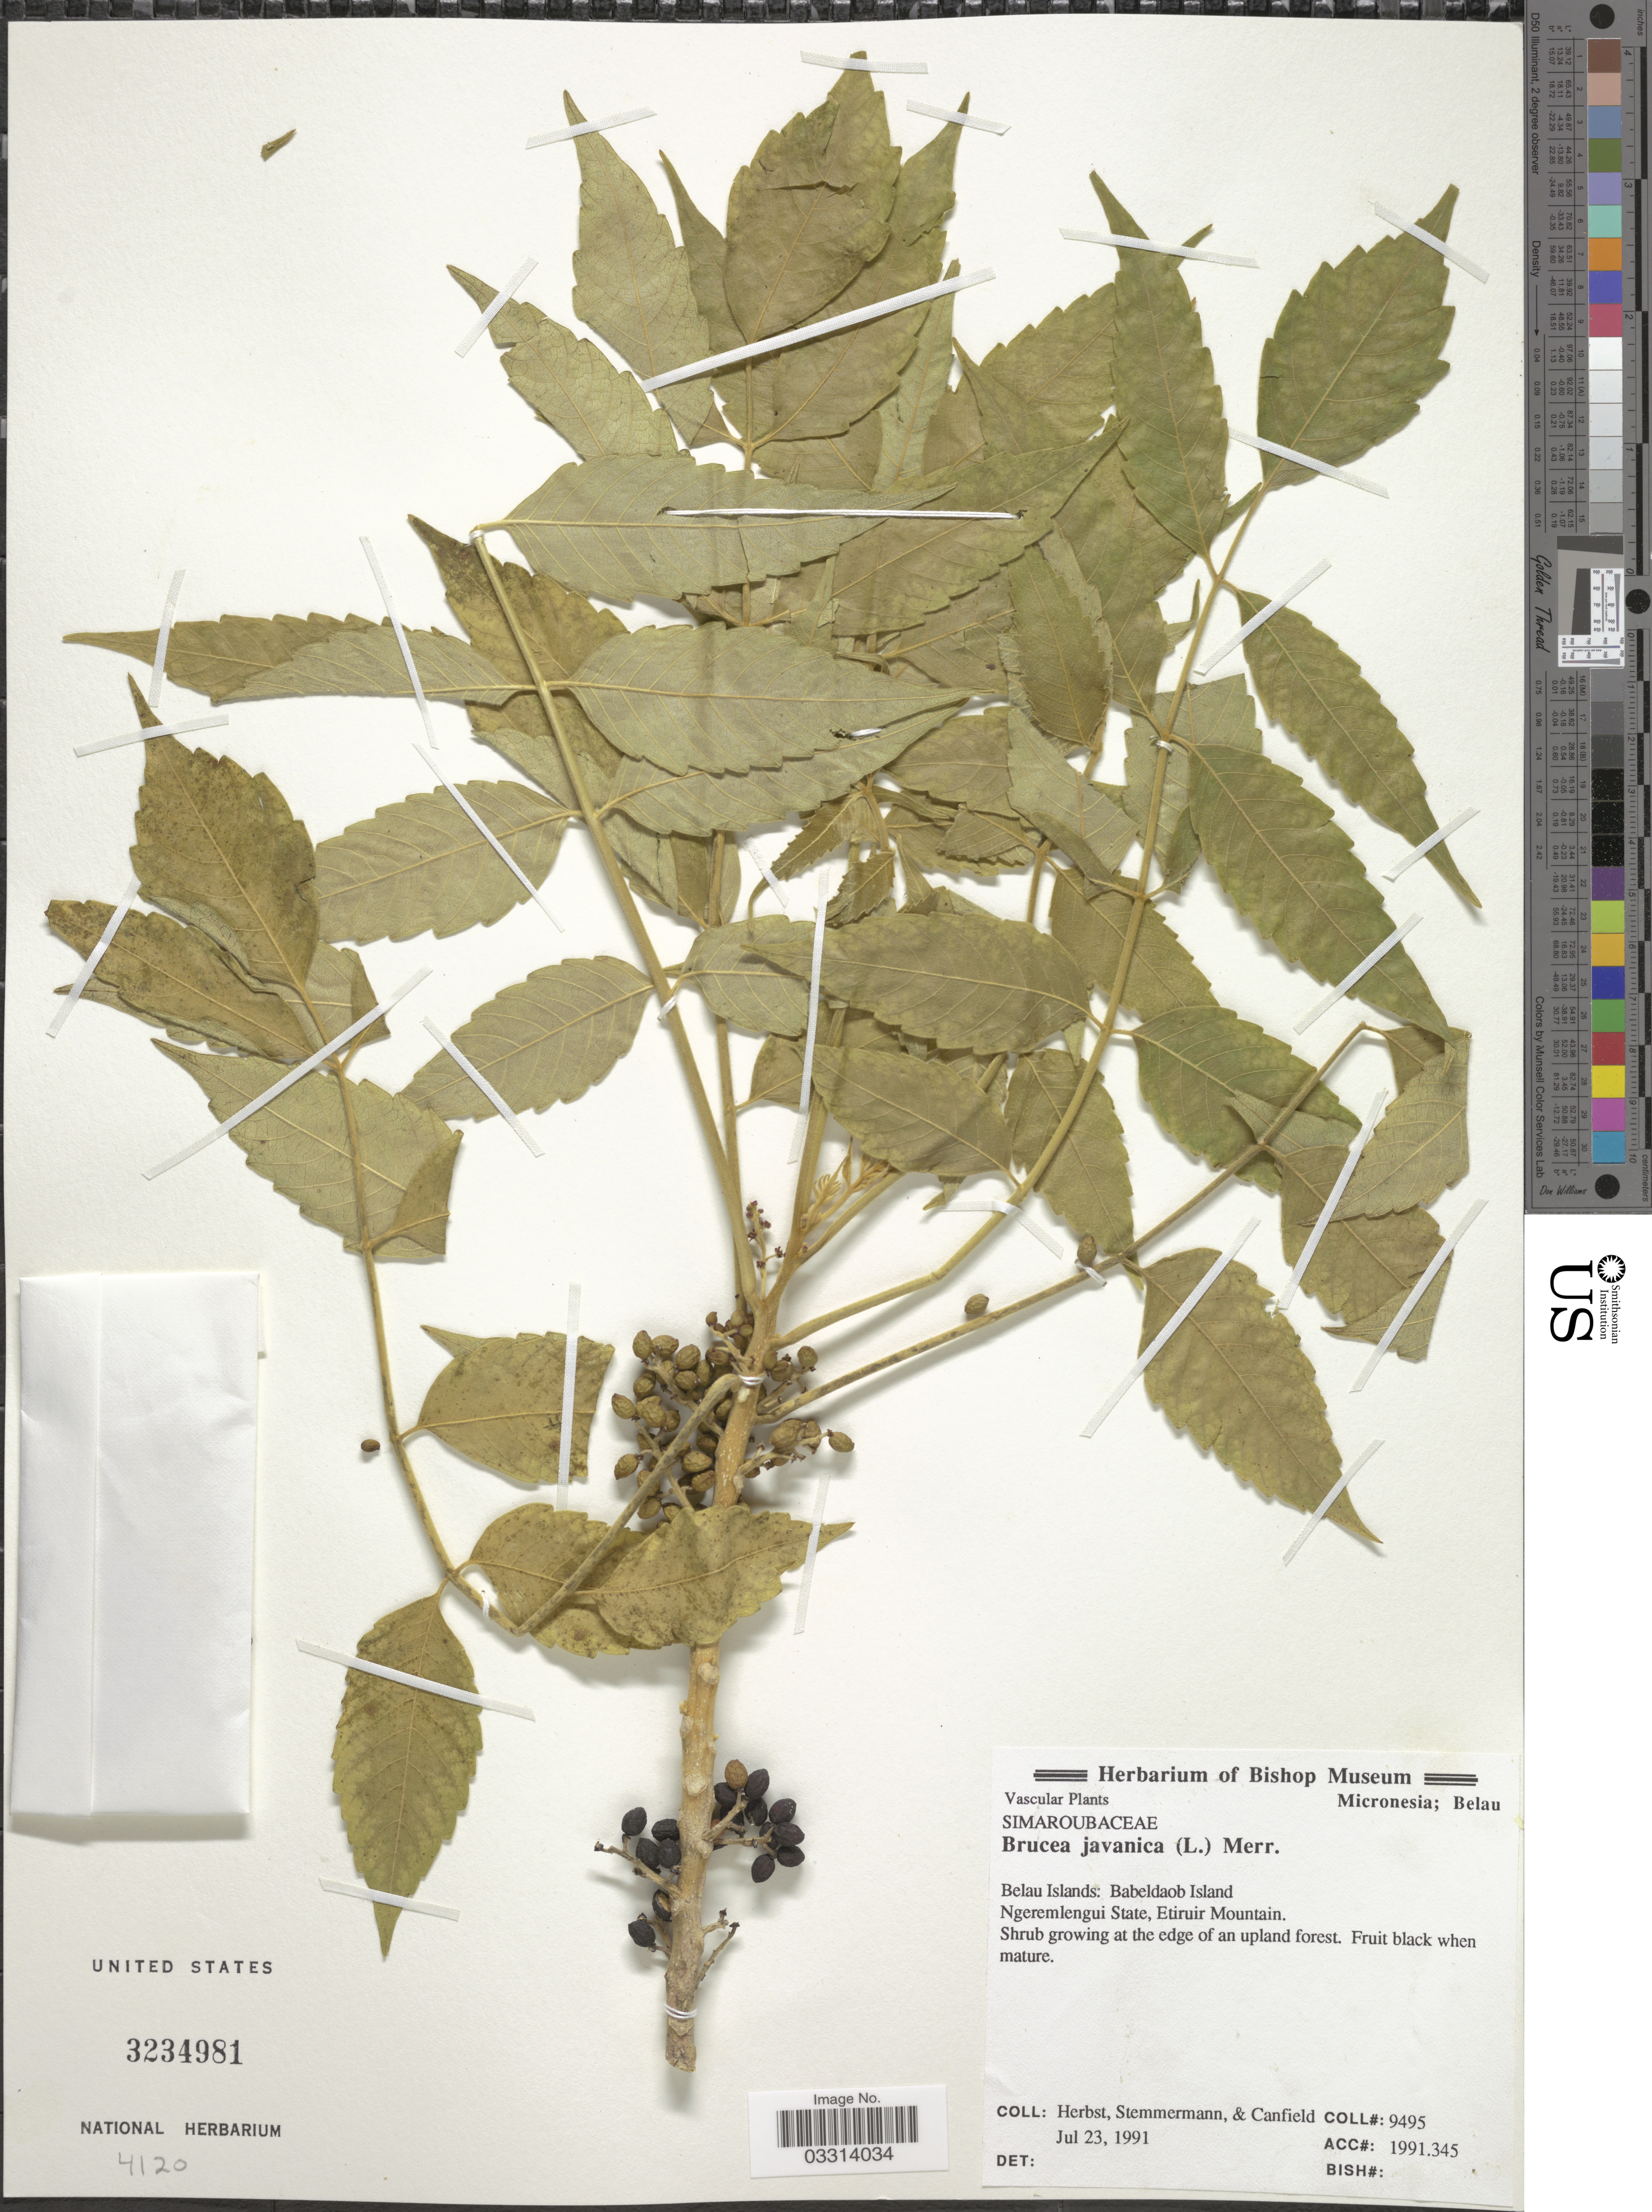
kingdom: Plantae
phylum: Tracheophyta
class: Magnoliopsida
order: Sapindales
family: Simaroubaceae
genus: Brucea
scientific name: Brucea javanica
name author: (L.) Merr.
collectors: -. Herbst, -. Stemmermann & -. Canfield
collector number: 9495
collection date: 1991-07-23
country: Palau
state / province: Belau Outliers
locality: Micronesia; Belau. Belau Islands: Babeldaob Island. Ngeremlengui State, Etiruir Mountain.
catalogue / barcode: US 3234981